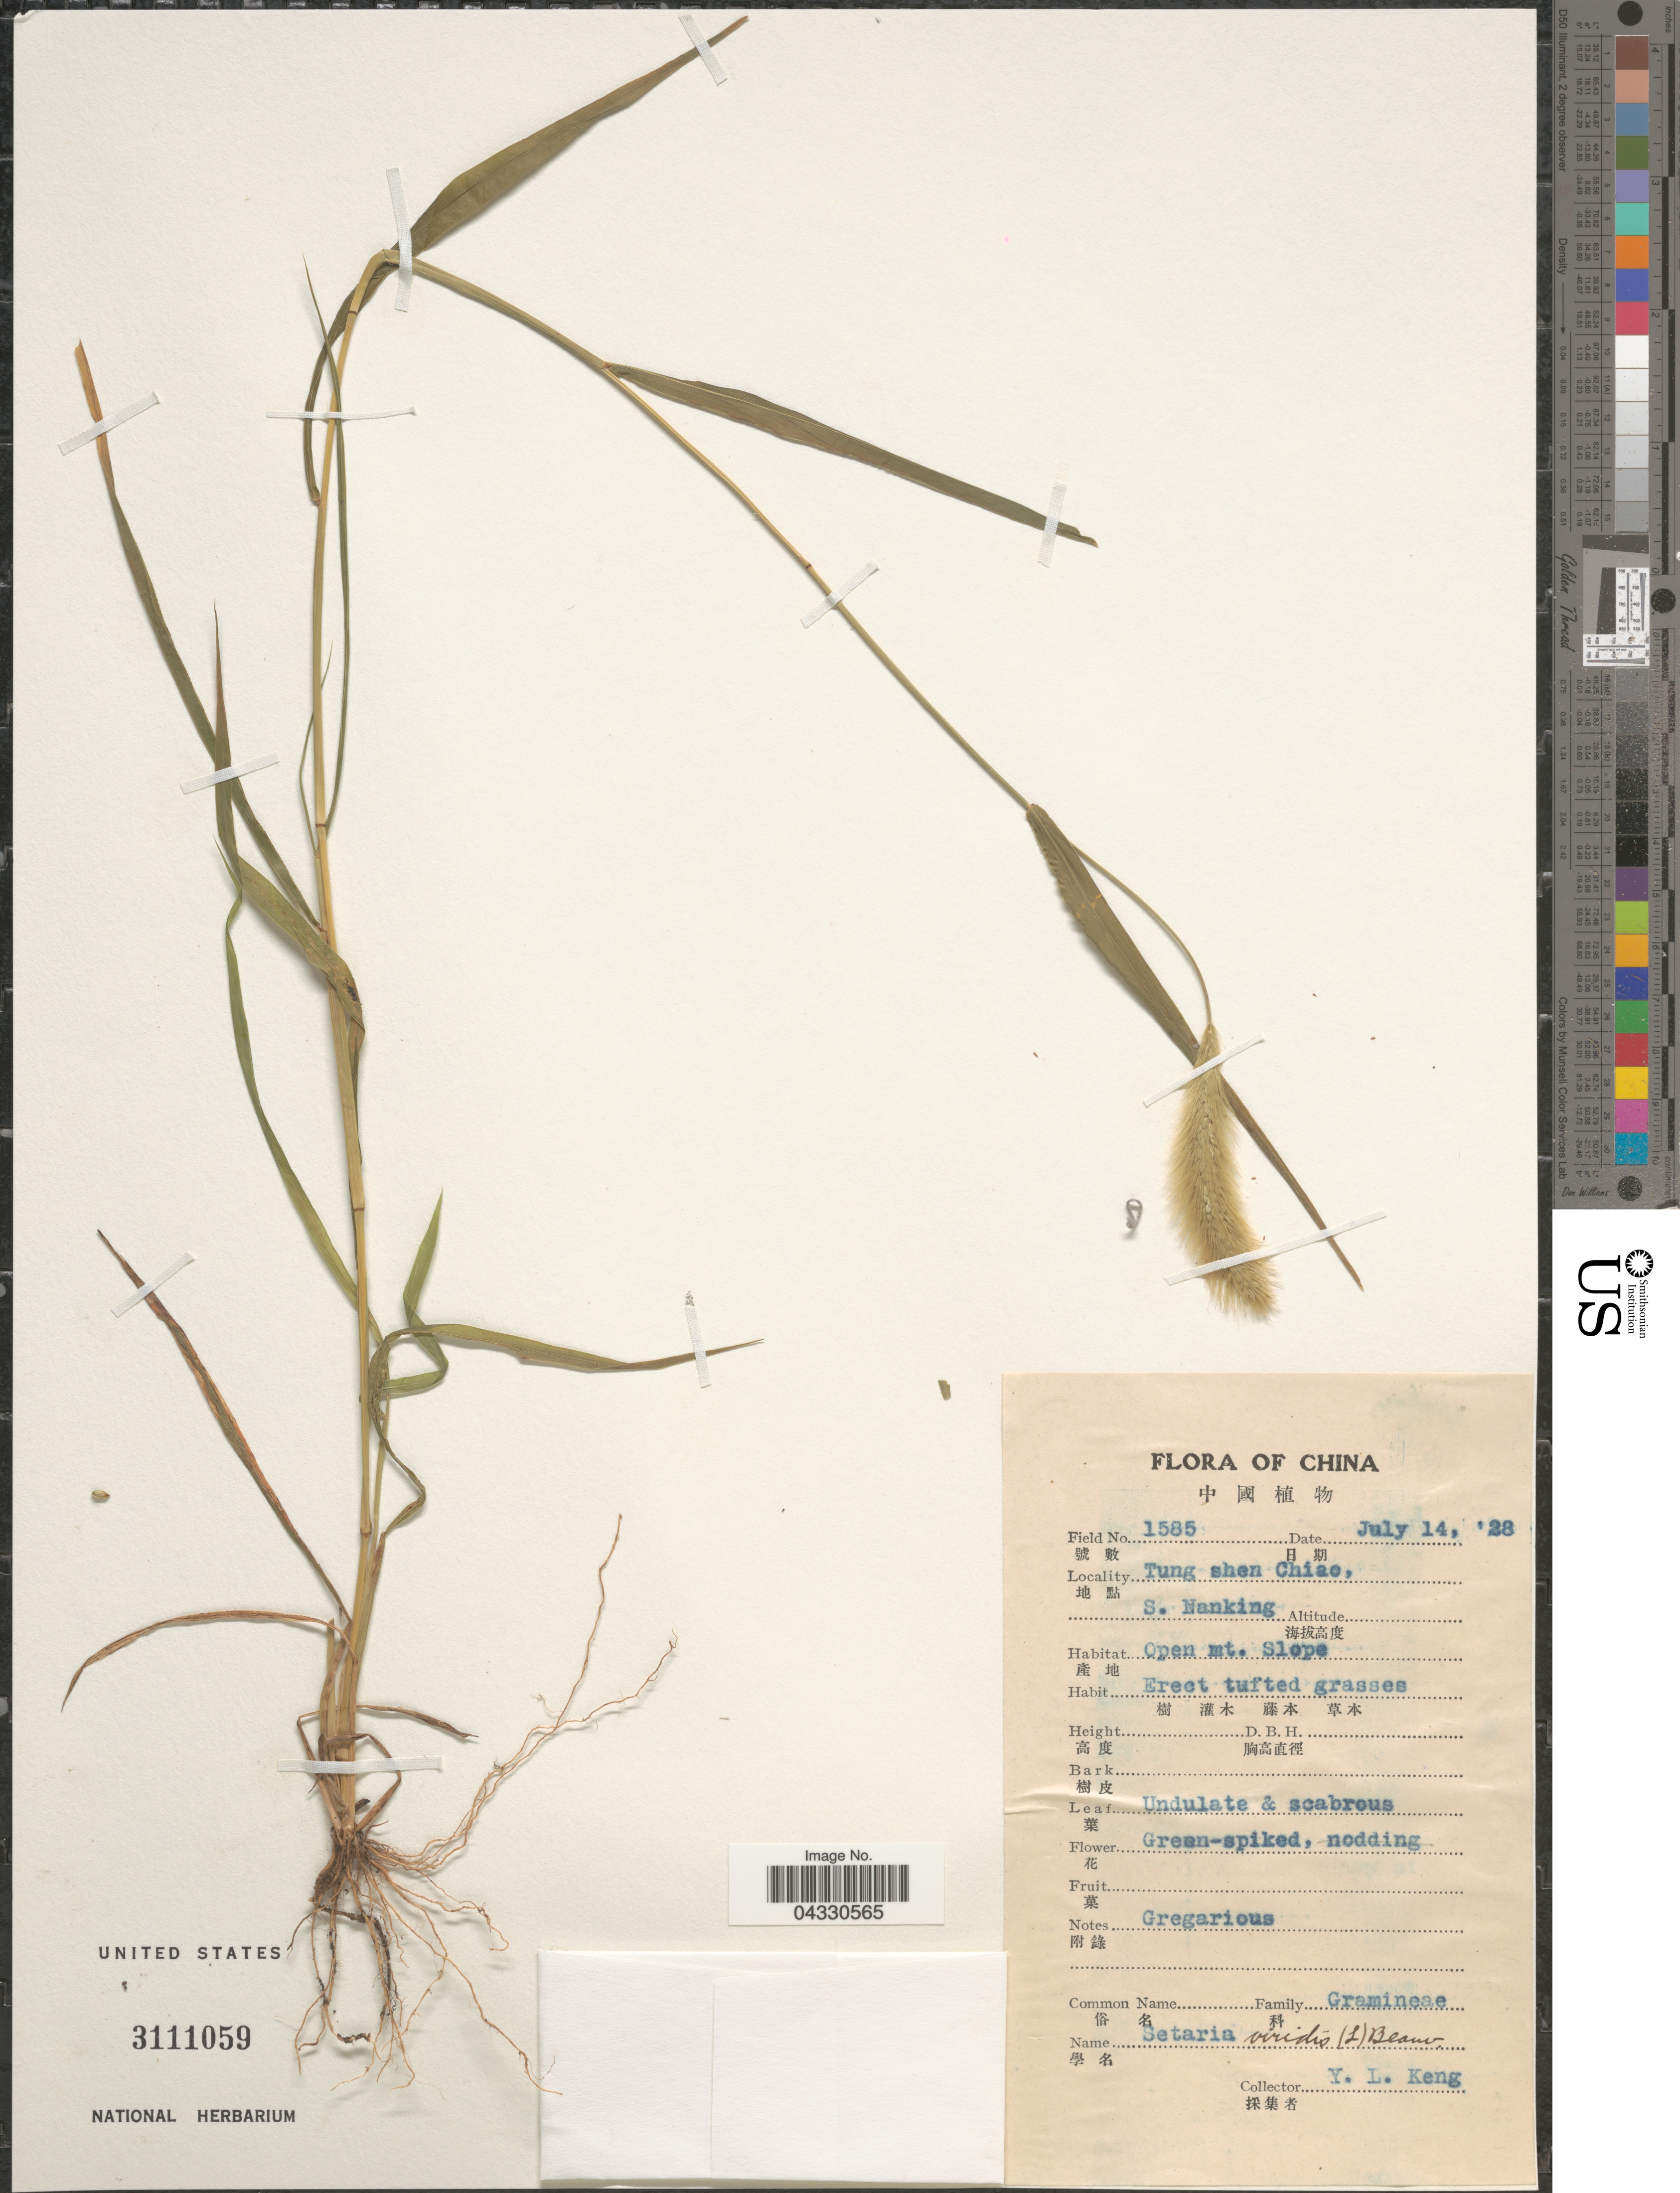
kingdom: Plantae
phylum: Tracheophyta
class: Liliopsida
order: Poales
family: Poaceae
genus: Setaria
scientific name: Setaria viridis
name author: (L.) P. Beauv.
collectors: Y. L. Keng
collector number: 1585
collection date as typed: Transcribed d/m/y: 14/7/28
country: China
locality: Tung shen Chiao, S. Nanking. Open mt. Slope.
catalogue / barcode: US 3111059